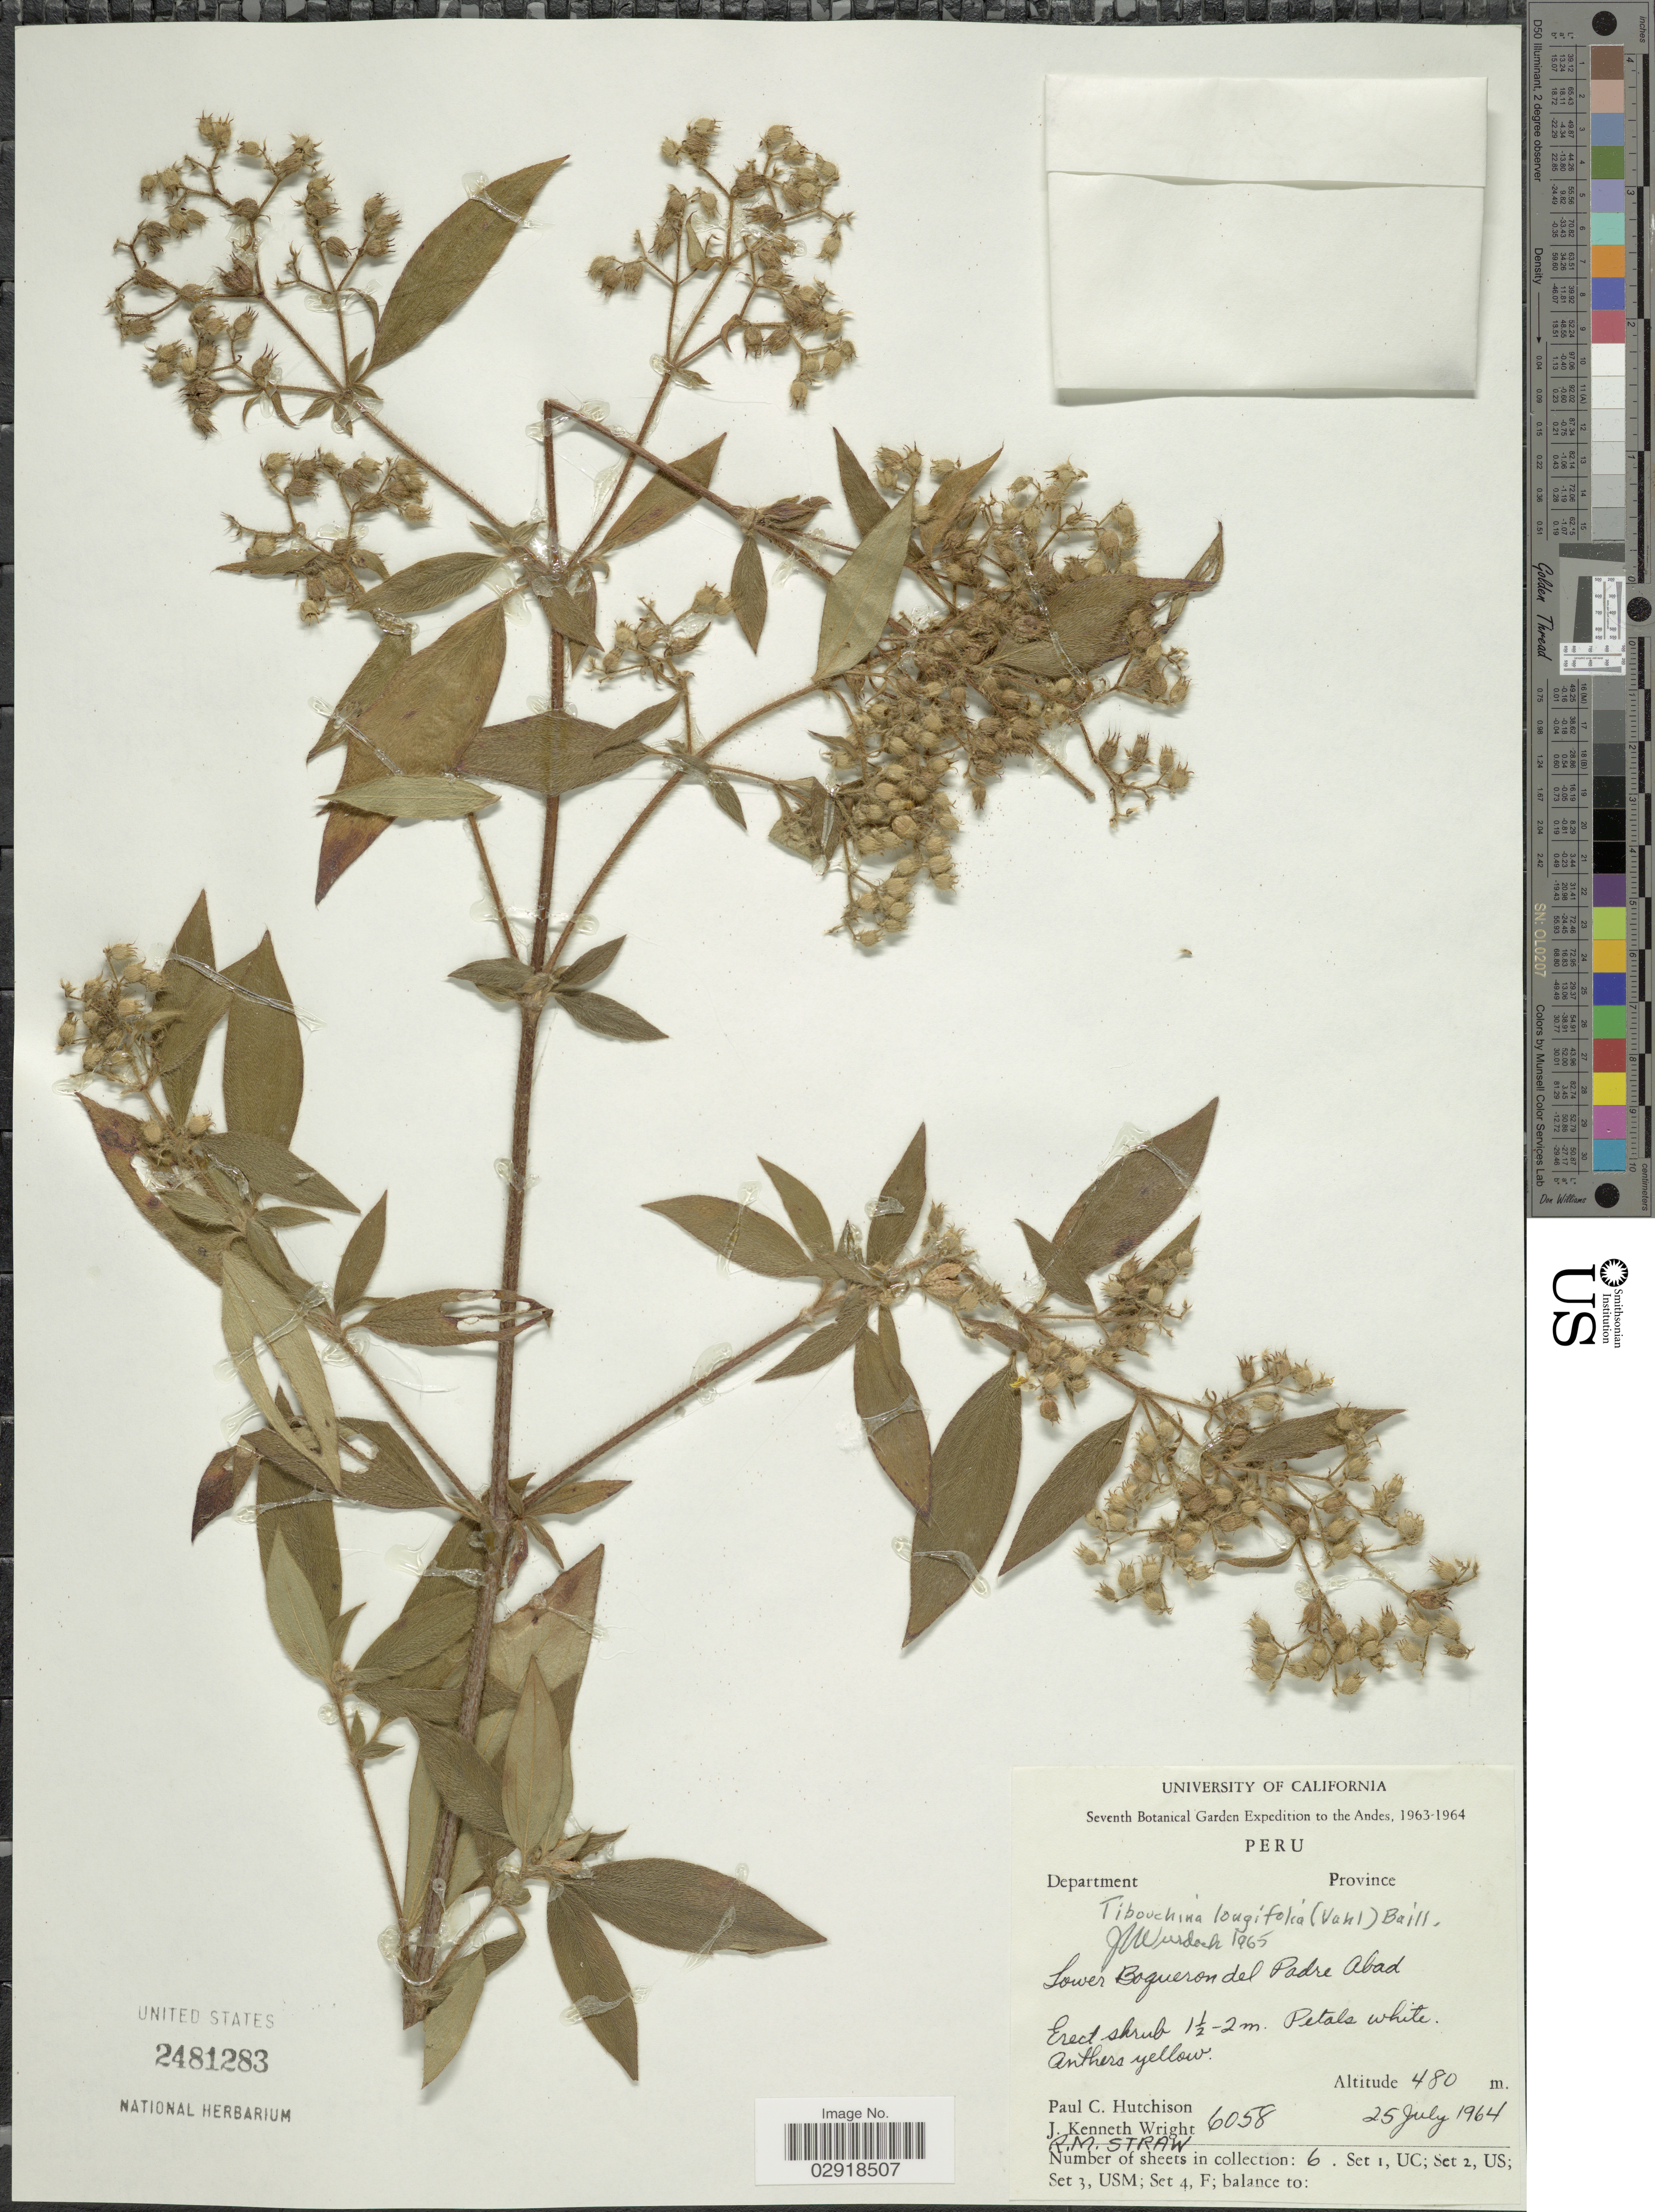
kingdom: Plantae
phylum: Tracheophyta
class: Magnoliopsida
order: Myrtales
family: Melastomataceae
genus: Chaetogastra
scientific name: Chaetogastra longifolia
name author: (Vahl) DC.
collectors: P. C. Hutchison, J. K. Wright & R. M. Straw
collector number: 6058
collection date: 1964-07-25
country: Peru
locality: Andes. Lower Boqueron del Padre Abad.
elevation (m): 480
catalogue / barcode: US 2481283